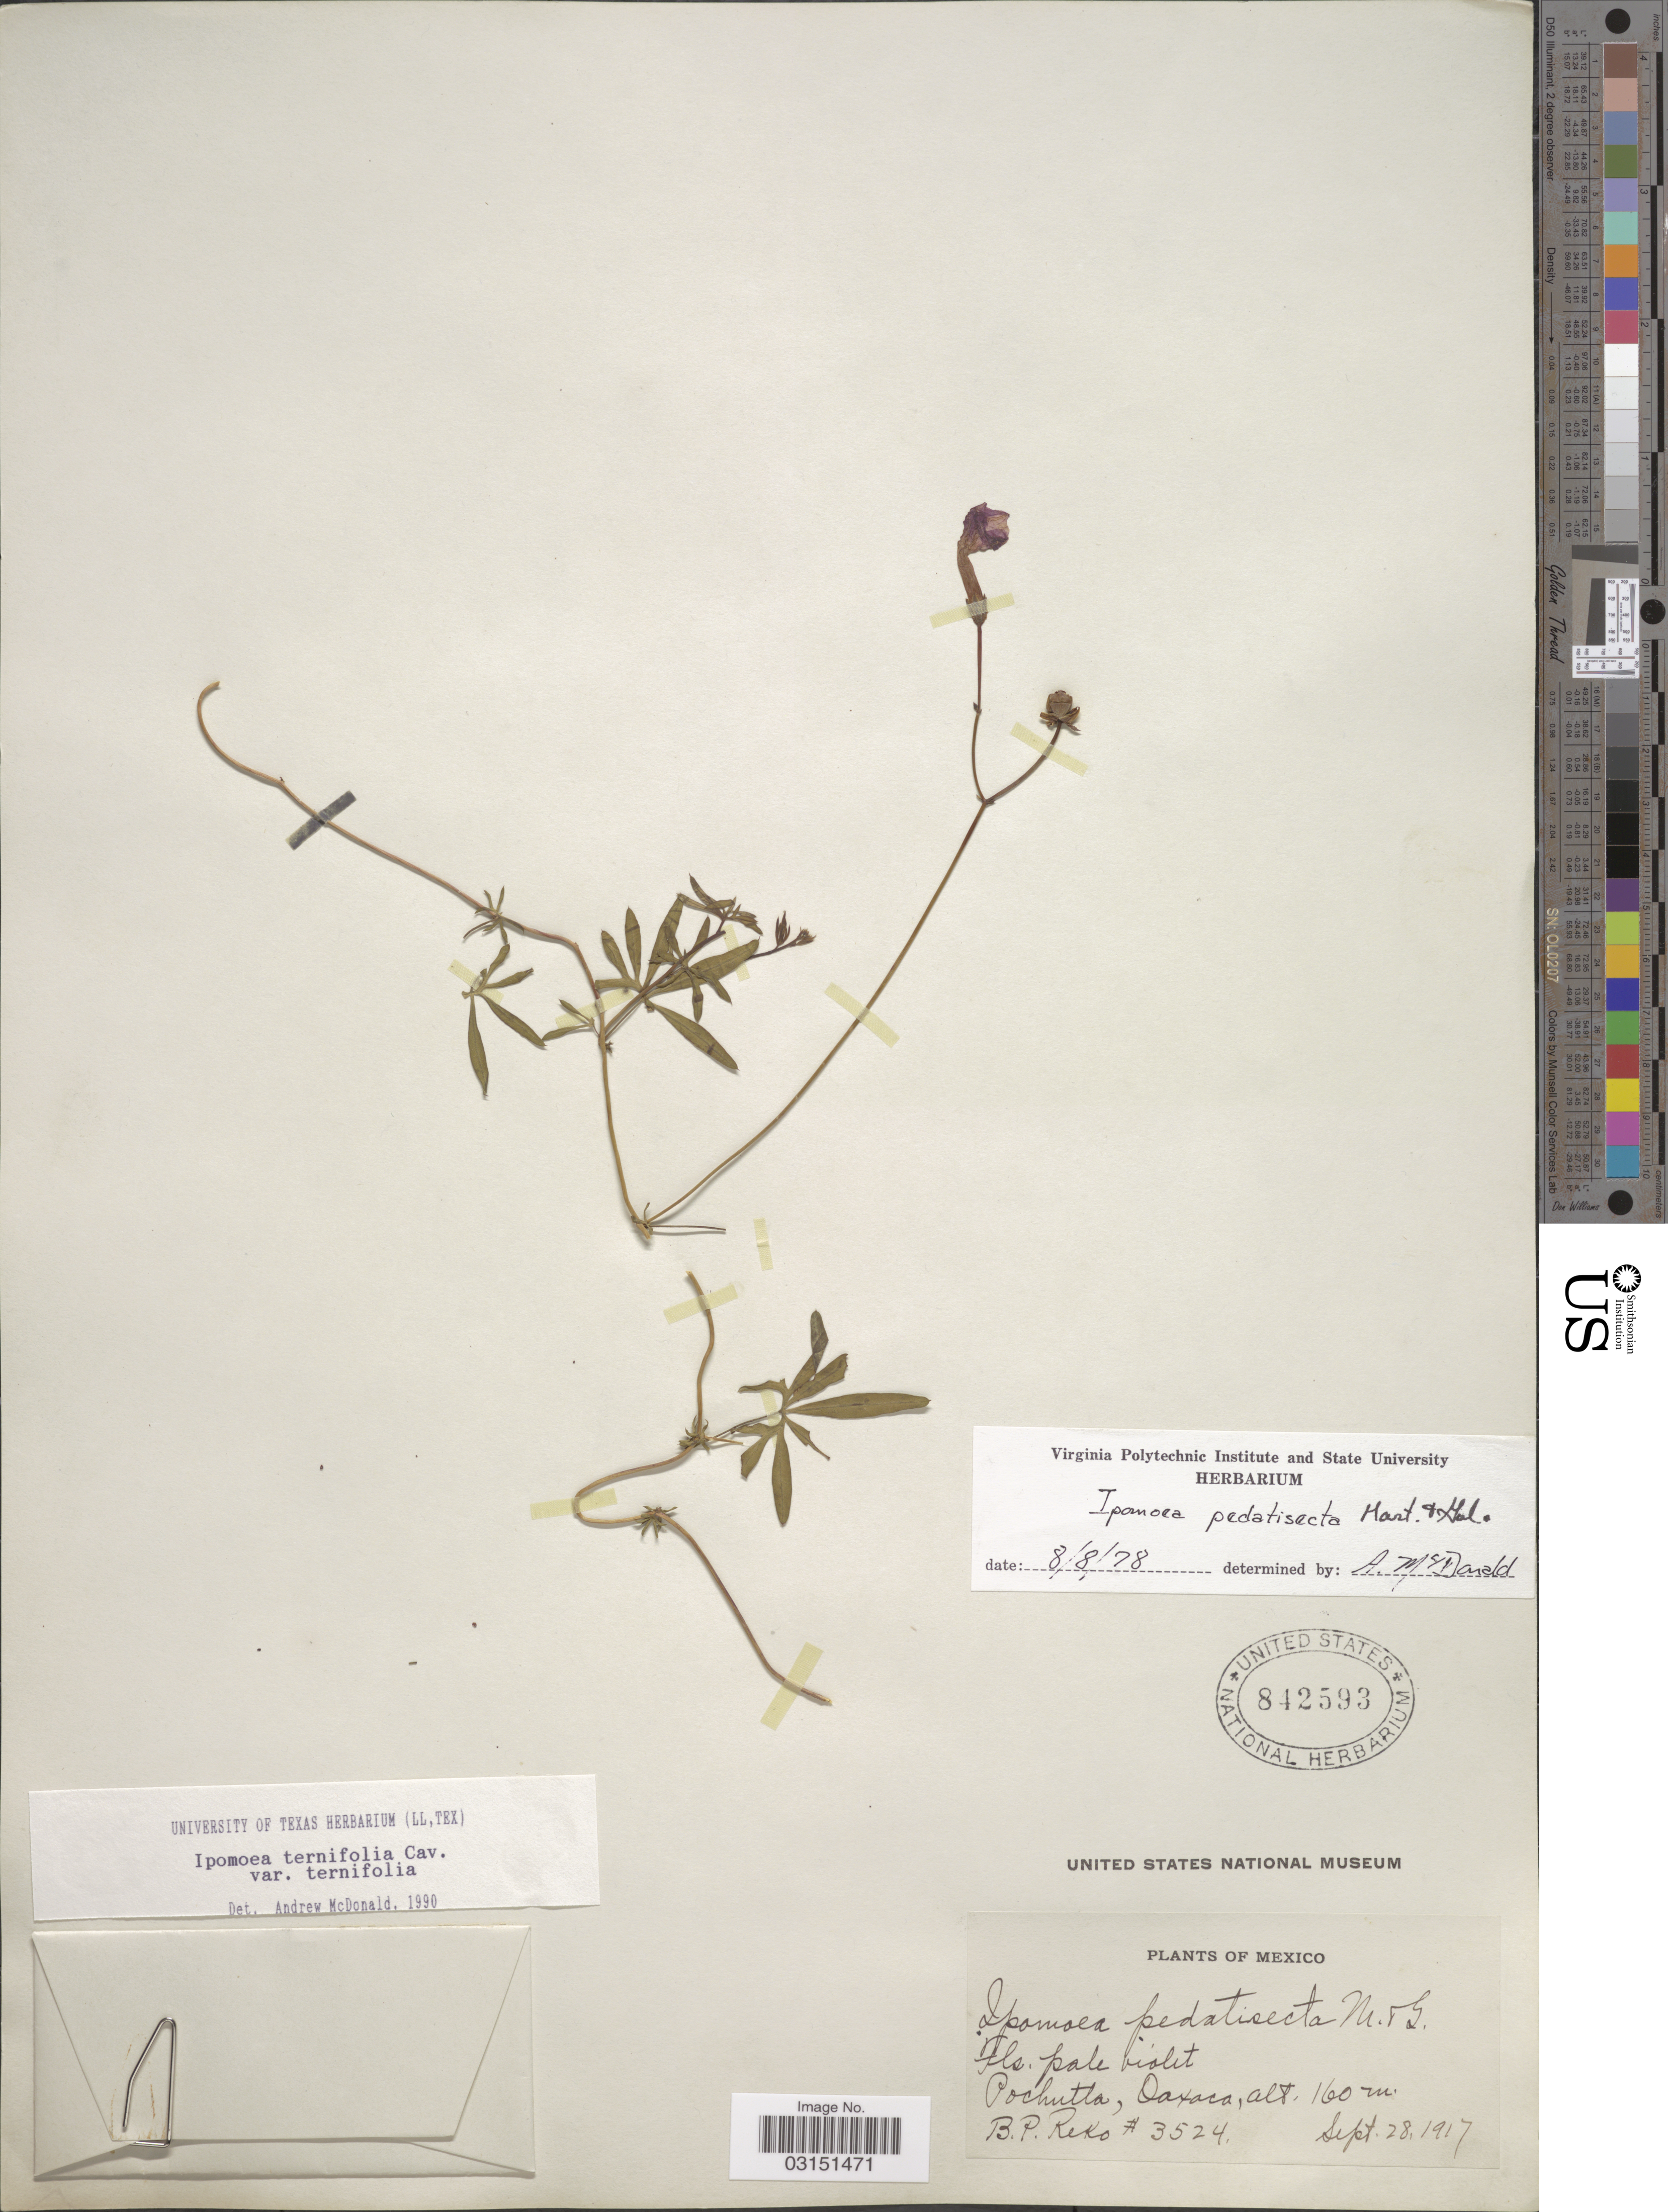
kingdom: Plantae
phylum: Tracheophyta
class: Magnoliopsida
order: Solanales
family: Convolvulaceae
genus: Ipomoea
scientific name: Ipomoea ternifolia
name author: Cav.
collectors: B. P. Reko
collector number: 3524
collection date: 1917-09-28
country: Mexico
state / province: Oaxaca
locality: Pochutla.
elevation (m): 160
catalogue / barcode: US 842593